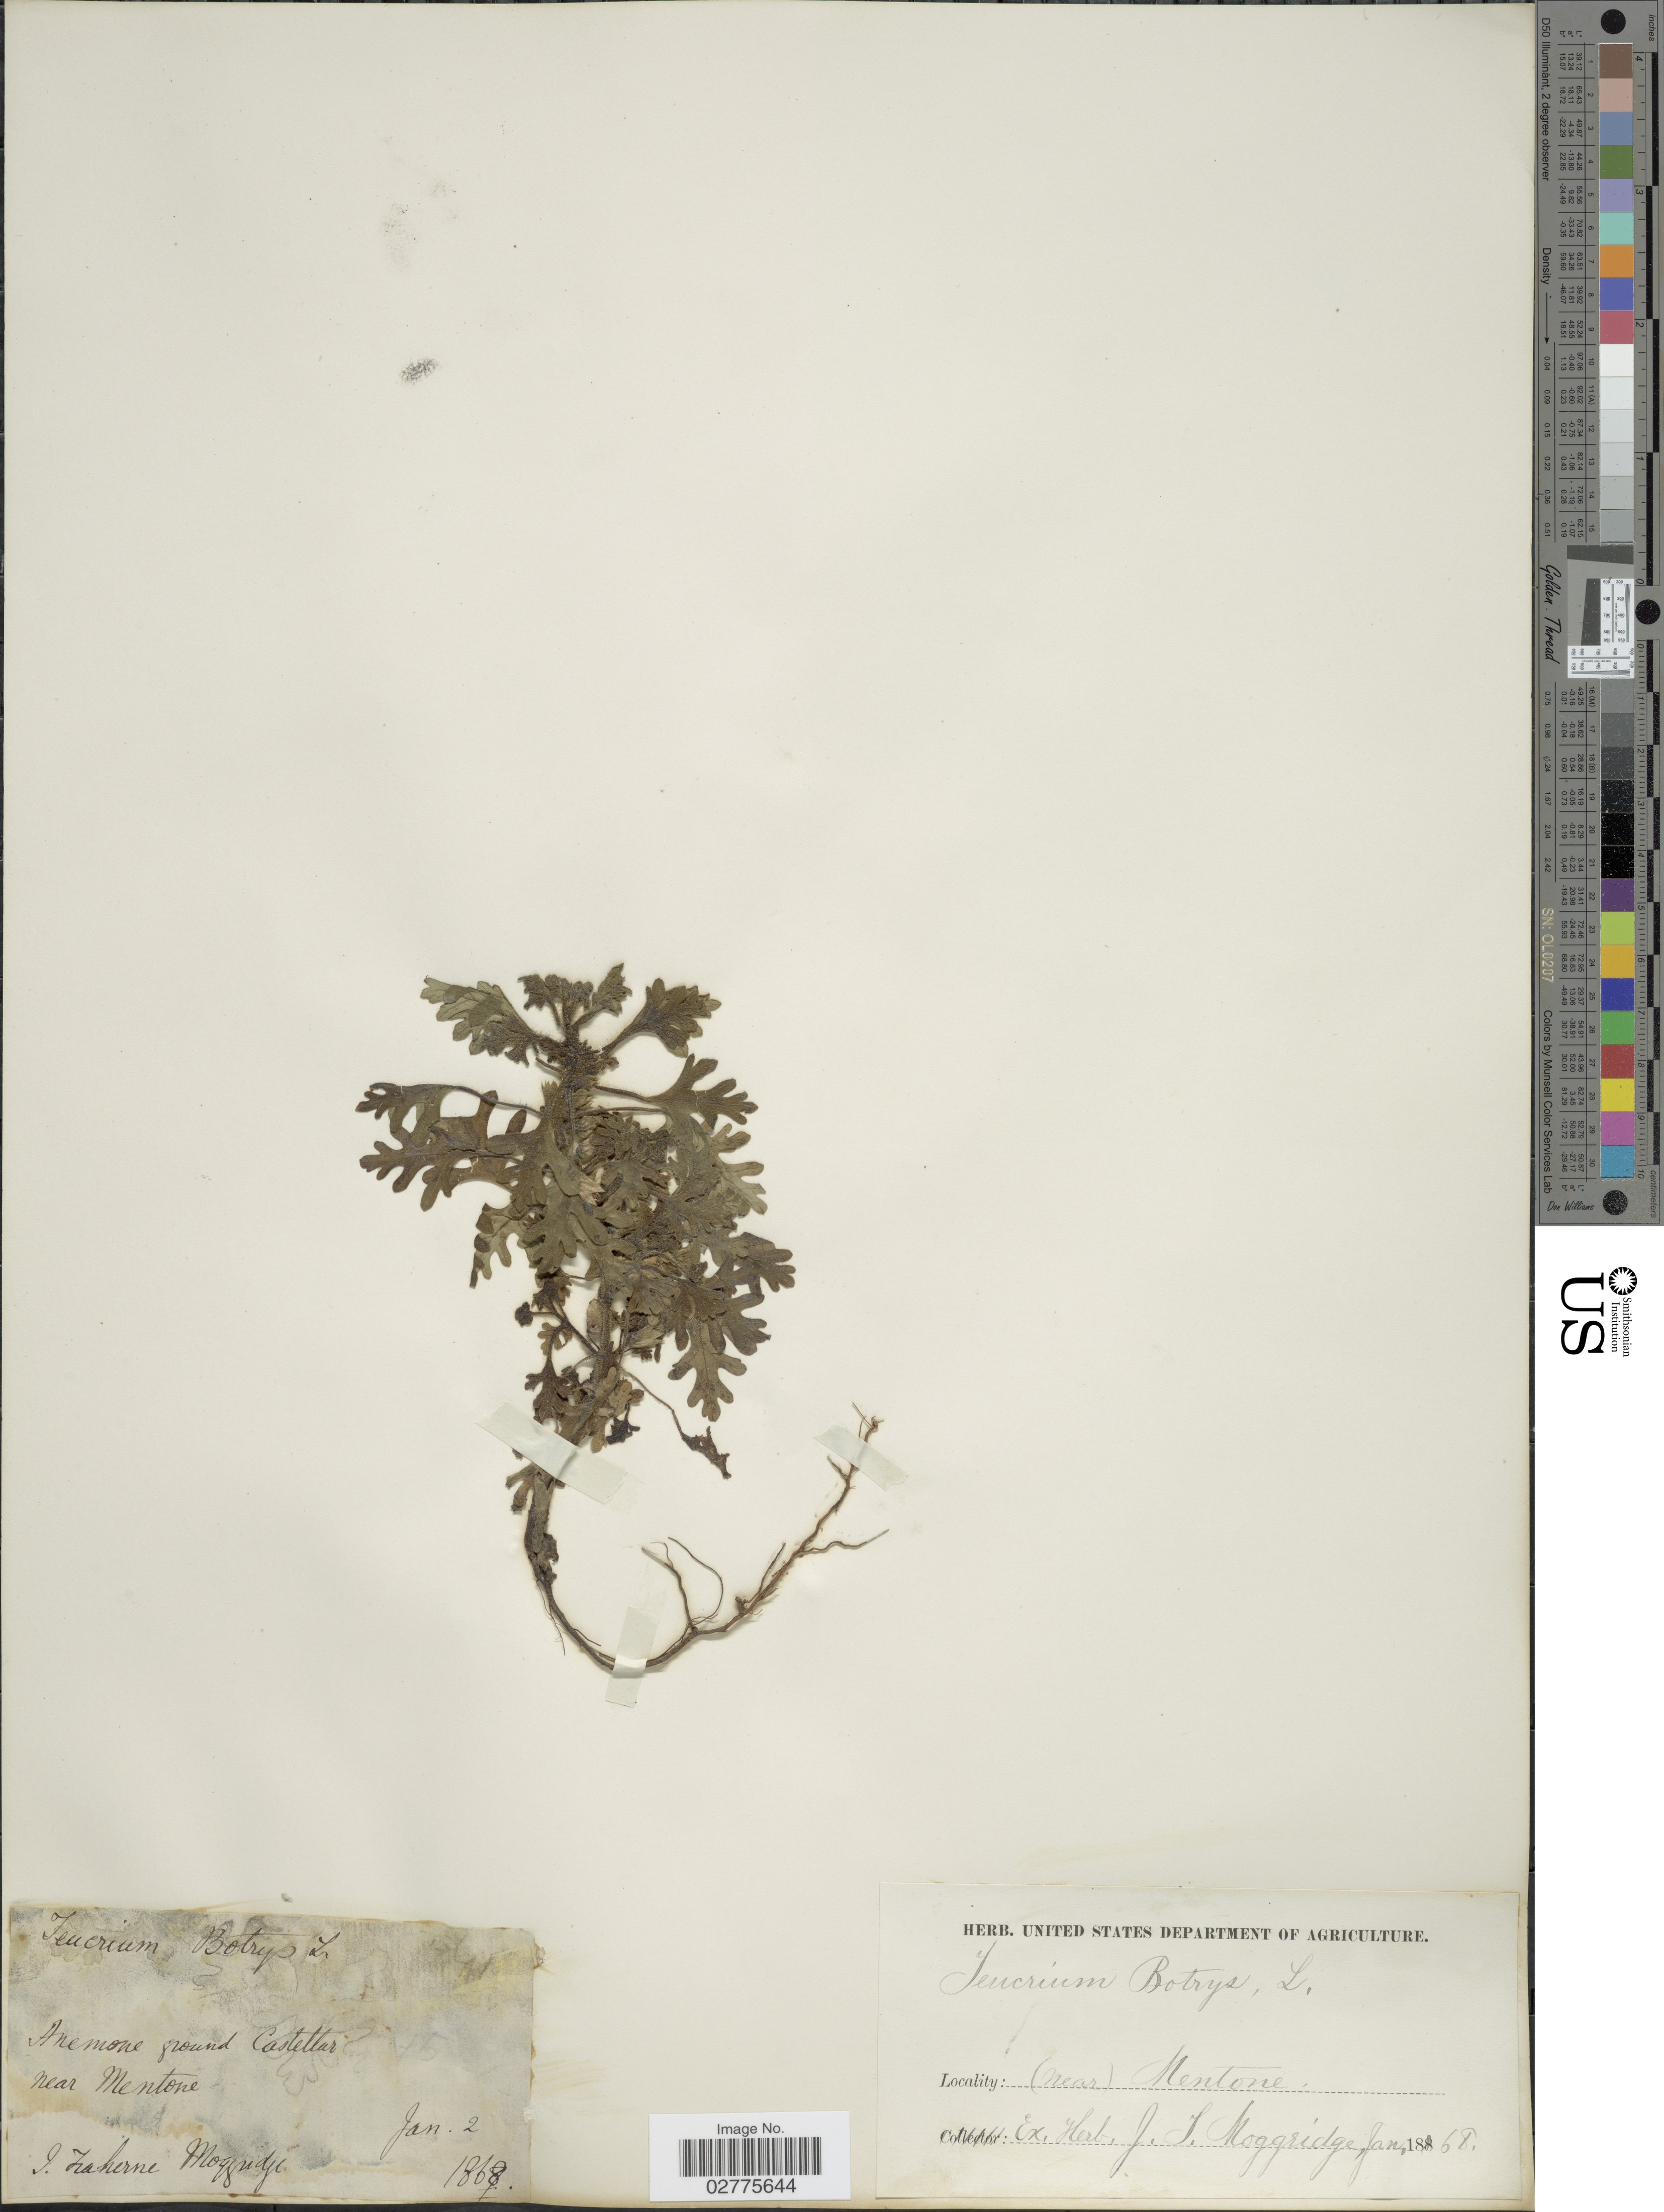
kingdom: Plantae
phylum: Tracheophyta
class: Magnoliopsida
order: Lamiales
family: Lamiaceae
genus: Teucrium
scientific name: Teucrium botrys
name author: L.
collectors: J. T. Moggridge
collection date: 1868-01-02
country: France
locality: (near) Mentone, Anemone ground Castellar near Mentone.